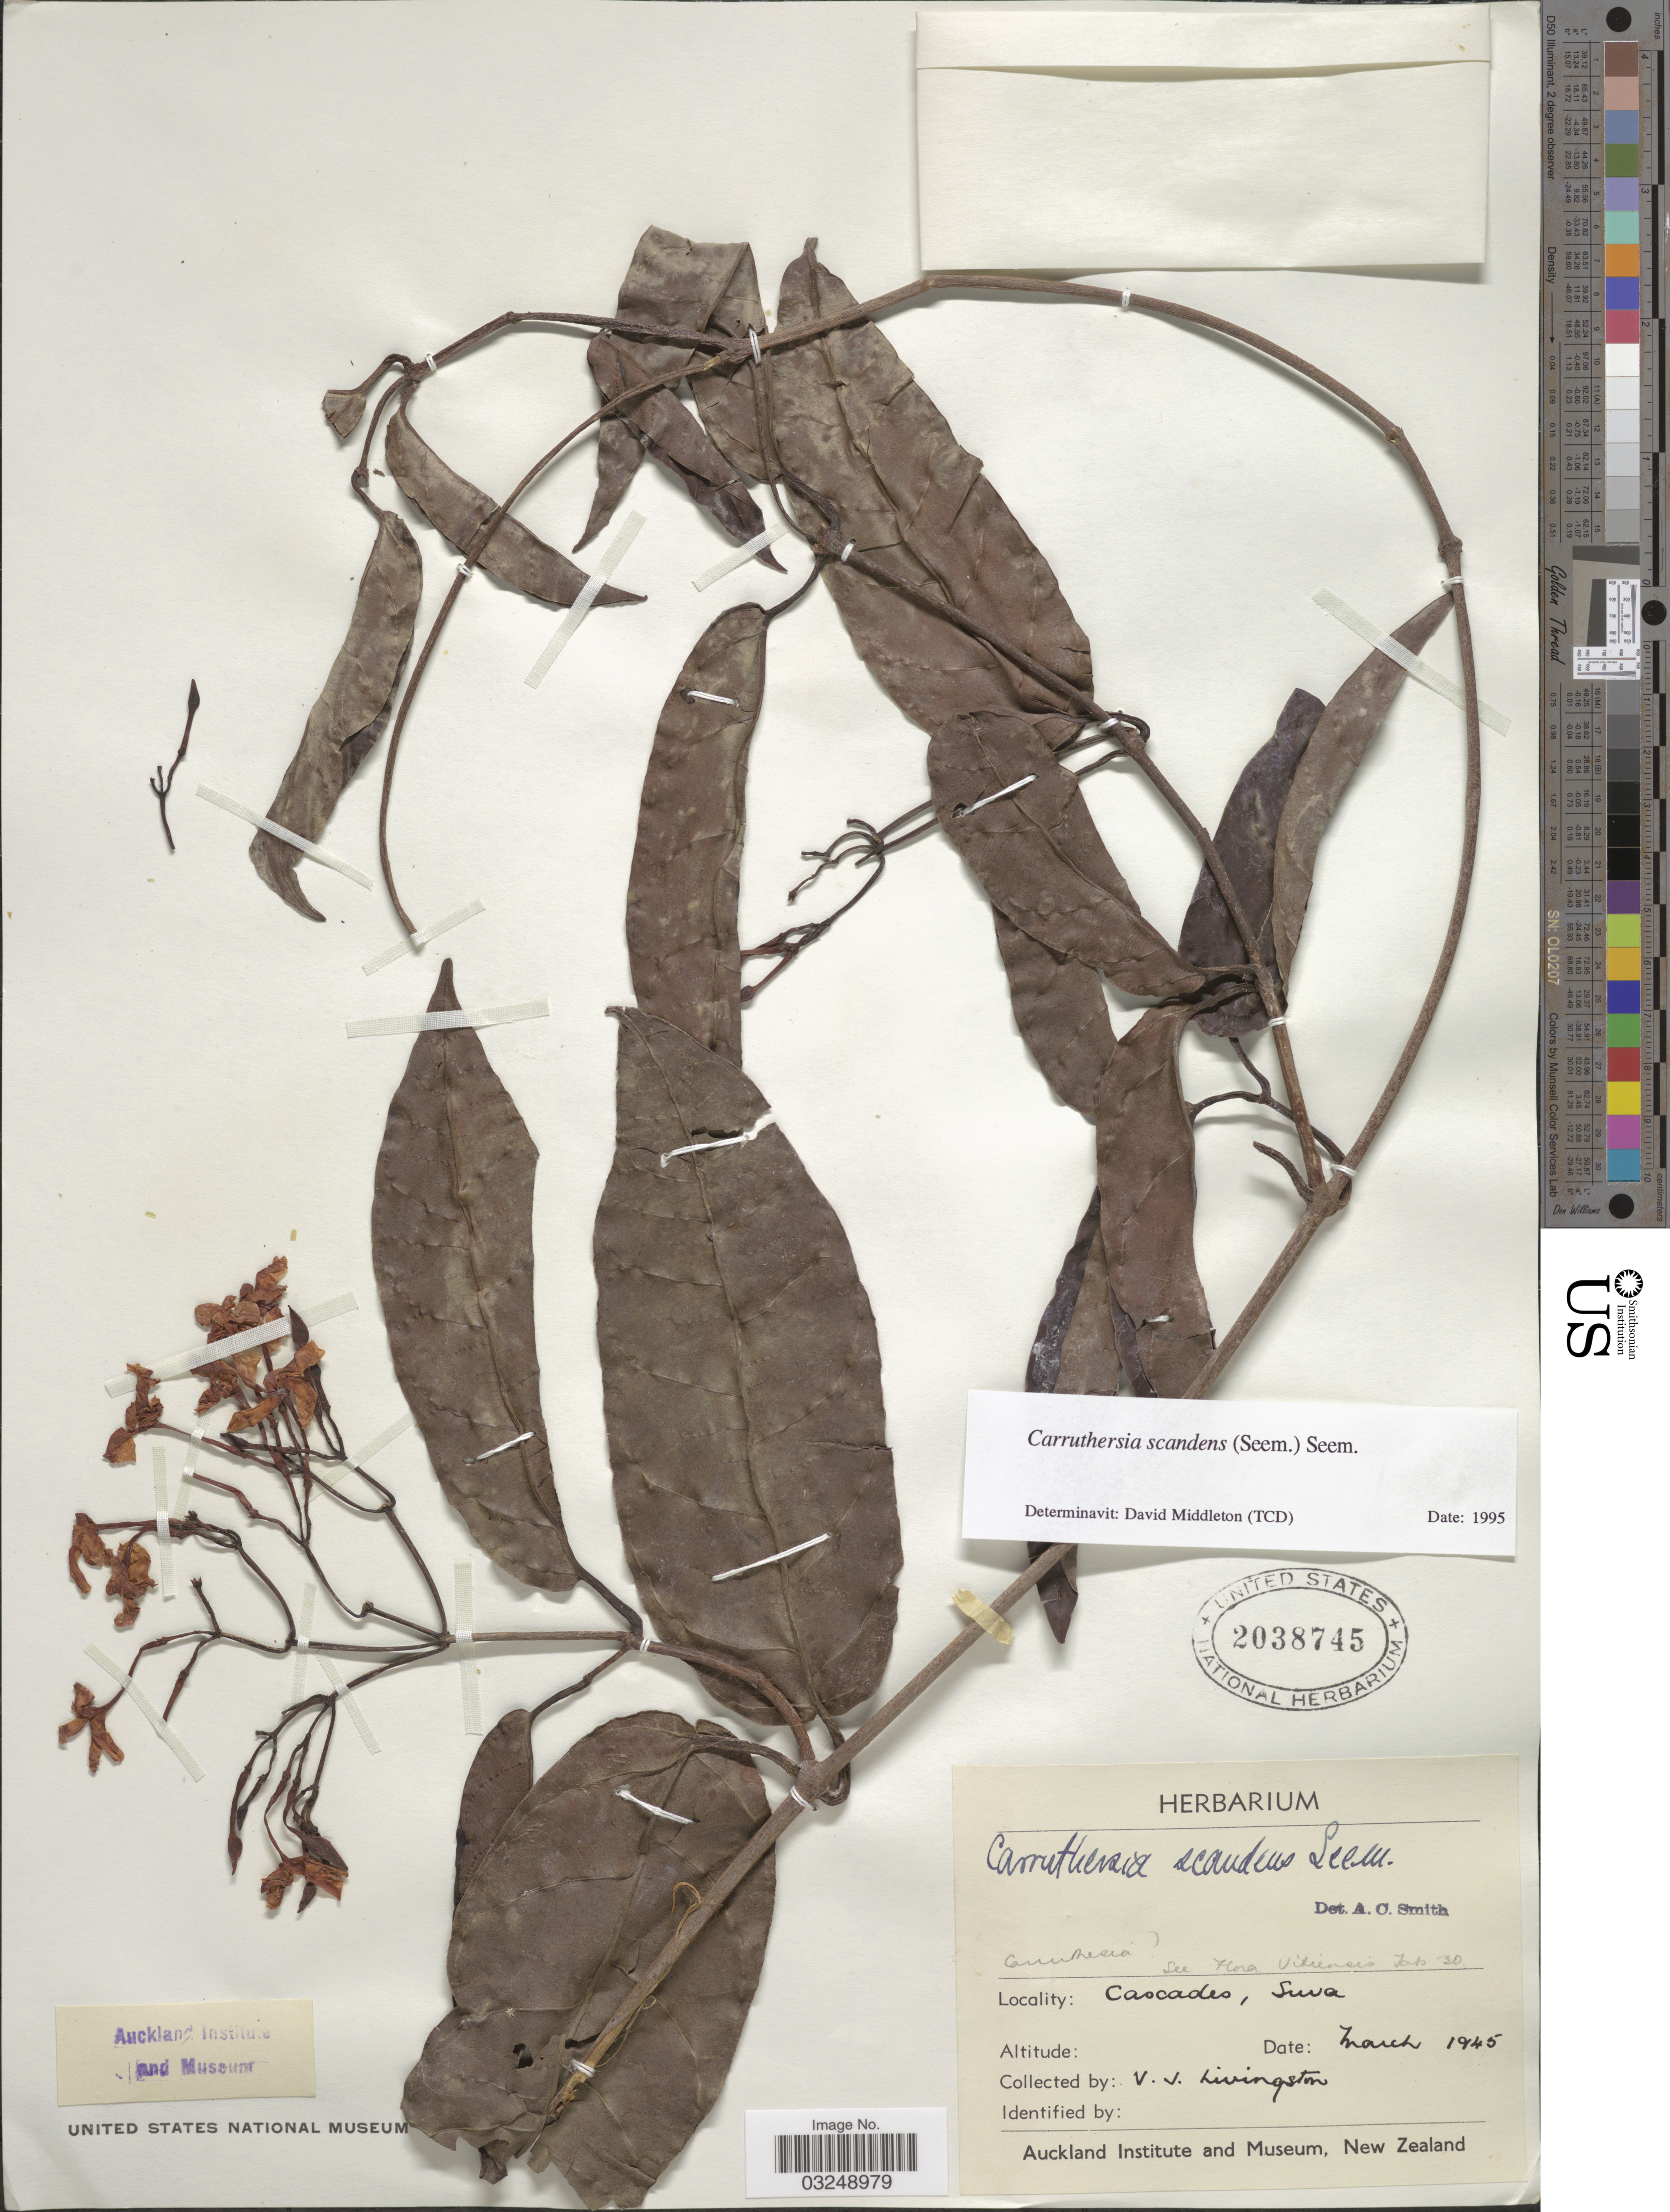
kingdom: Plantae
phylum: Tracheophyta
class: Magnoliopsida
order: Gentianales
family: Apocynaceae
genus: Carruthersia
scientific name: Carruthersia scandens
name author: (Seem.) Seem.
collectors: V. Livingston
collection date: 1945-03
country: Burkina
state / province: Cascades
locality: Suva [interpreted].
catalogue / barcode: US 2038745